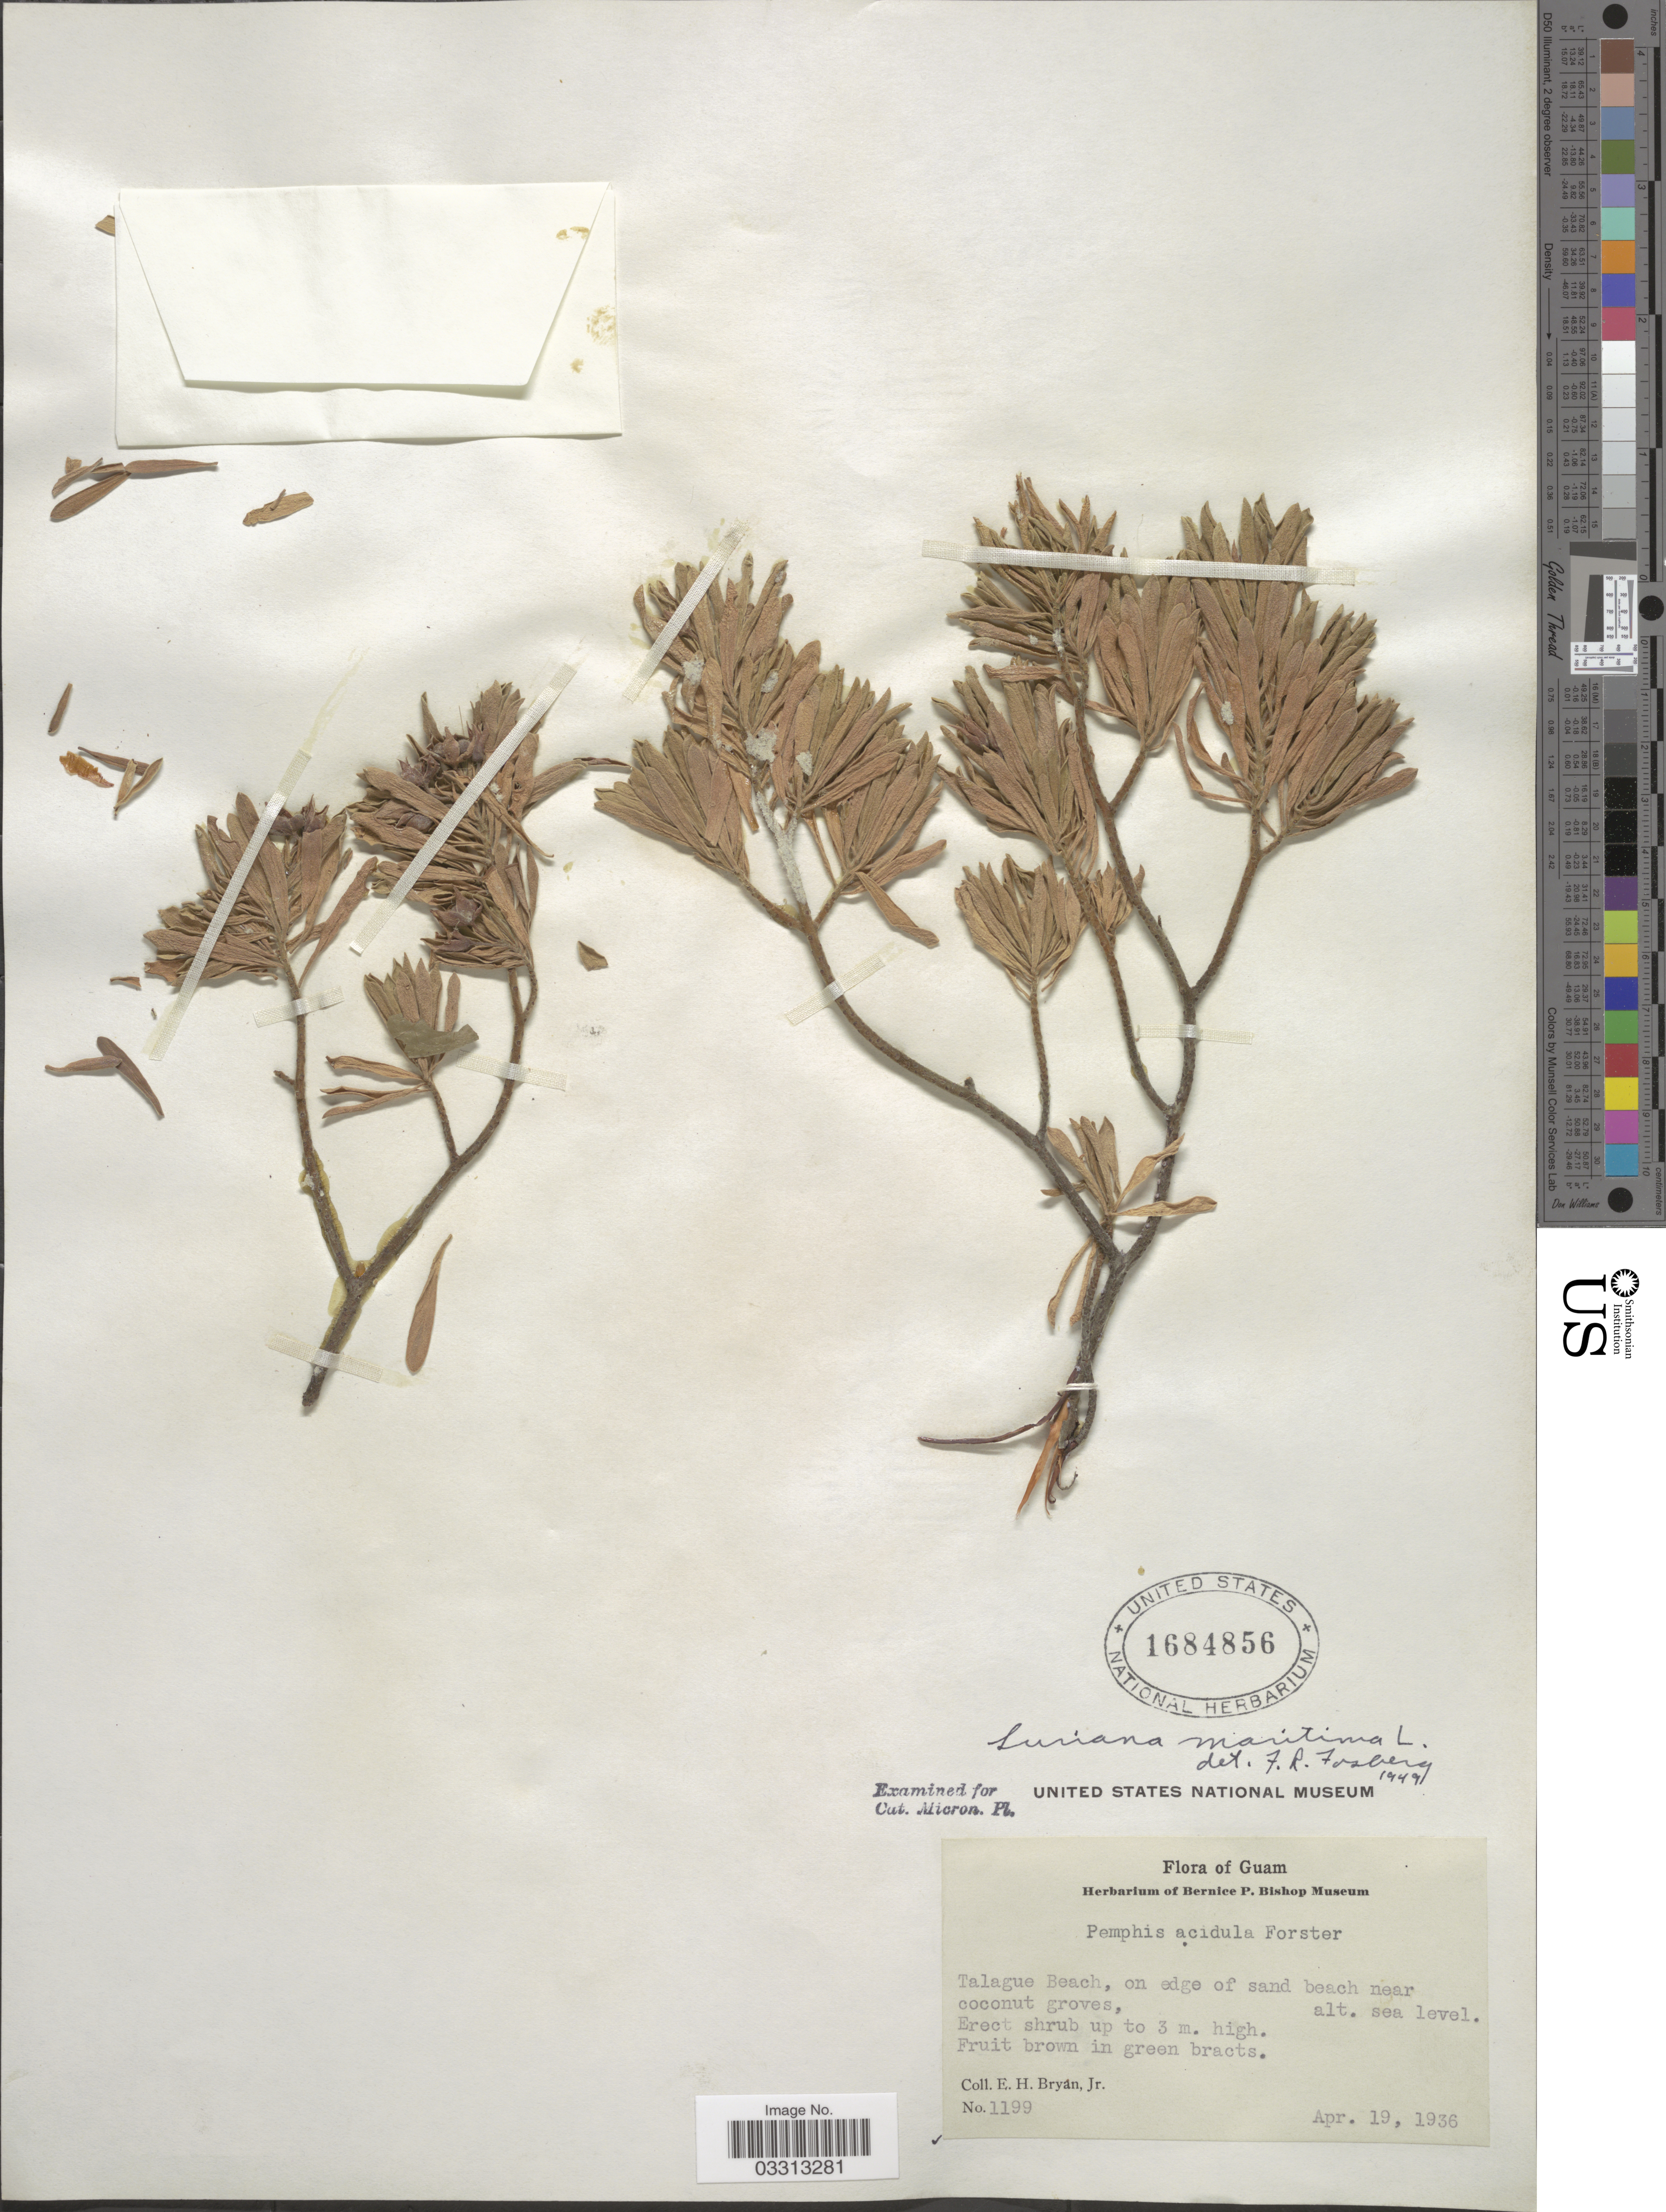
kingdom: Plantae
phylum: Tracheophyta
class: Magnoliopsida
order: Fabales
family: Surianaceae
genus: Suriana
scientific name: Suriana maritima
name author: L.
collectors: E. Bryan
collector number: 1199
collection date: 1936-04-19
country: Guam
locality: Talague Beach, on edge of sand beach near coconut groves.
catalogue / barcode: US 1684856